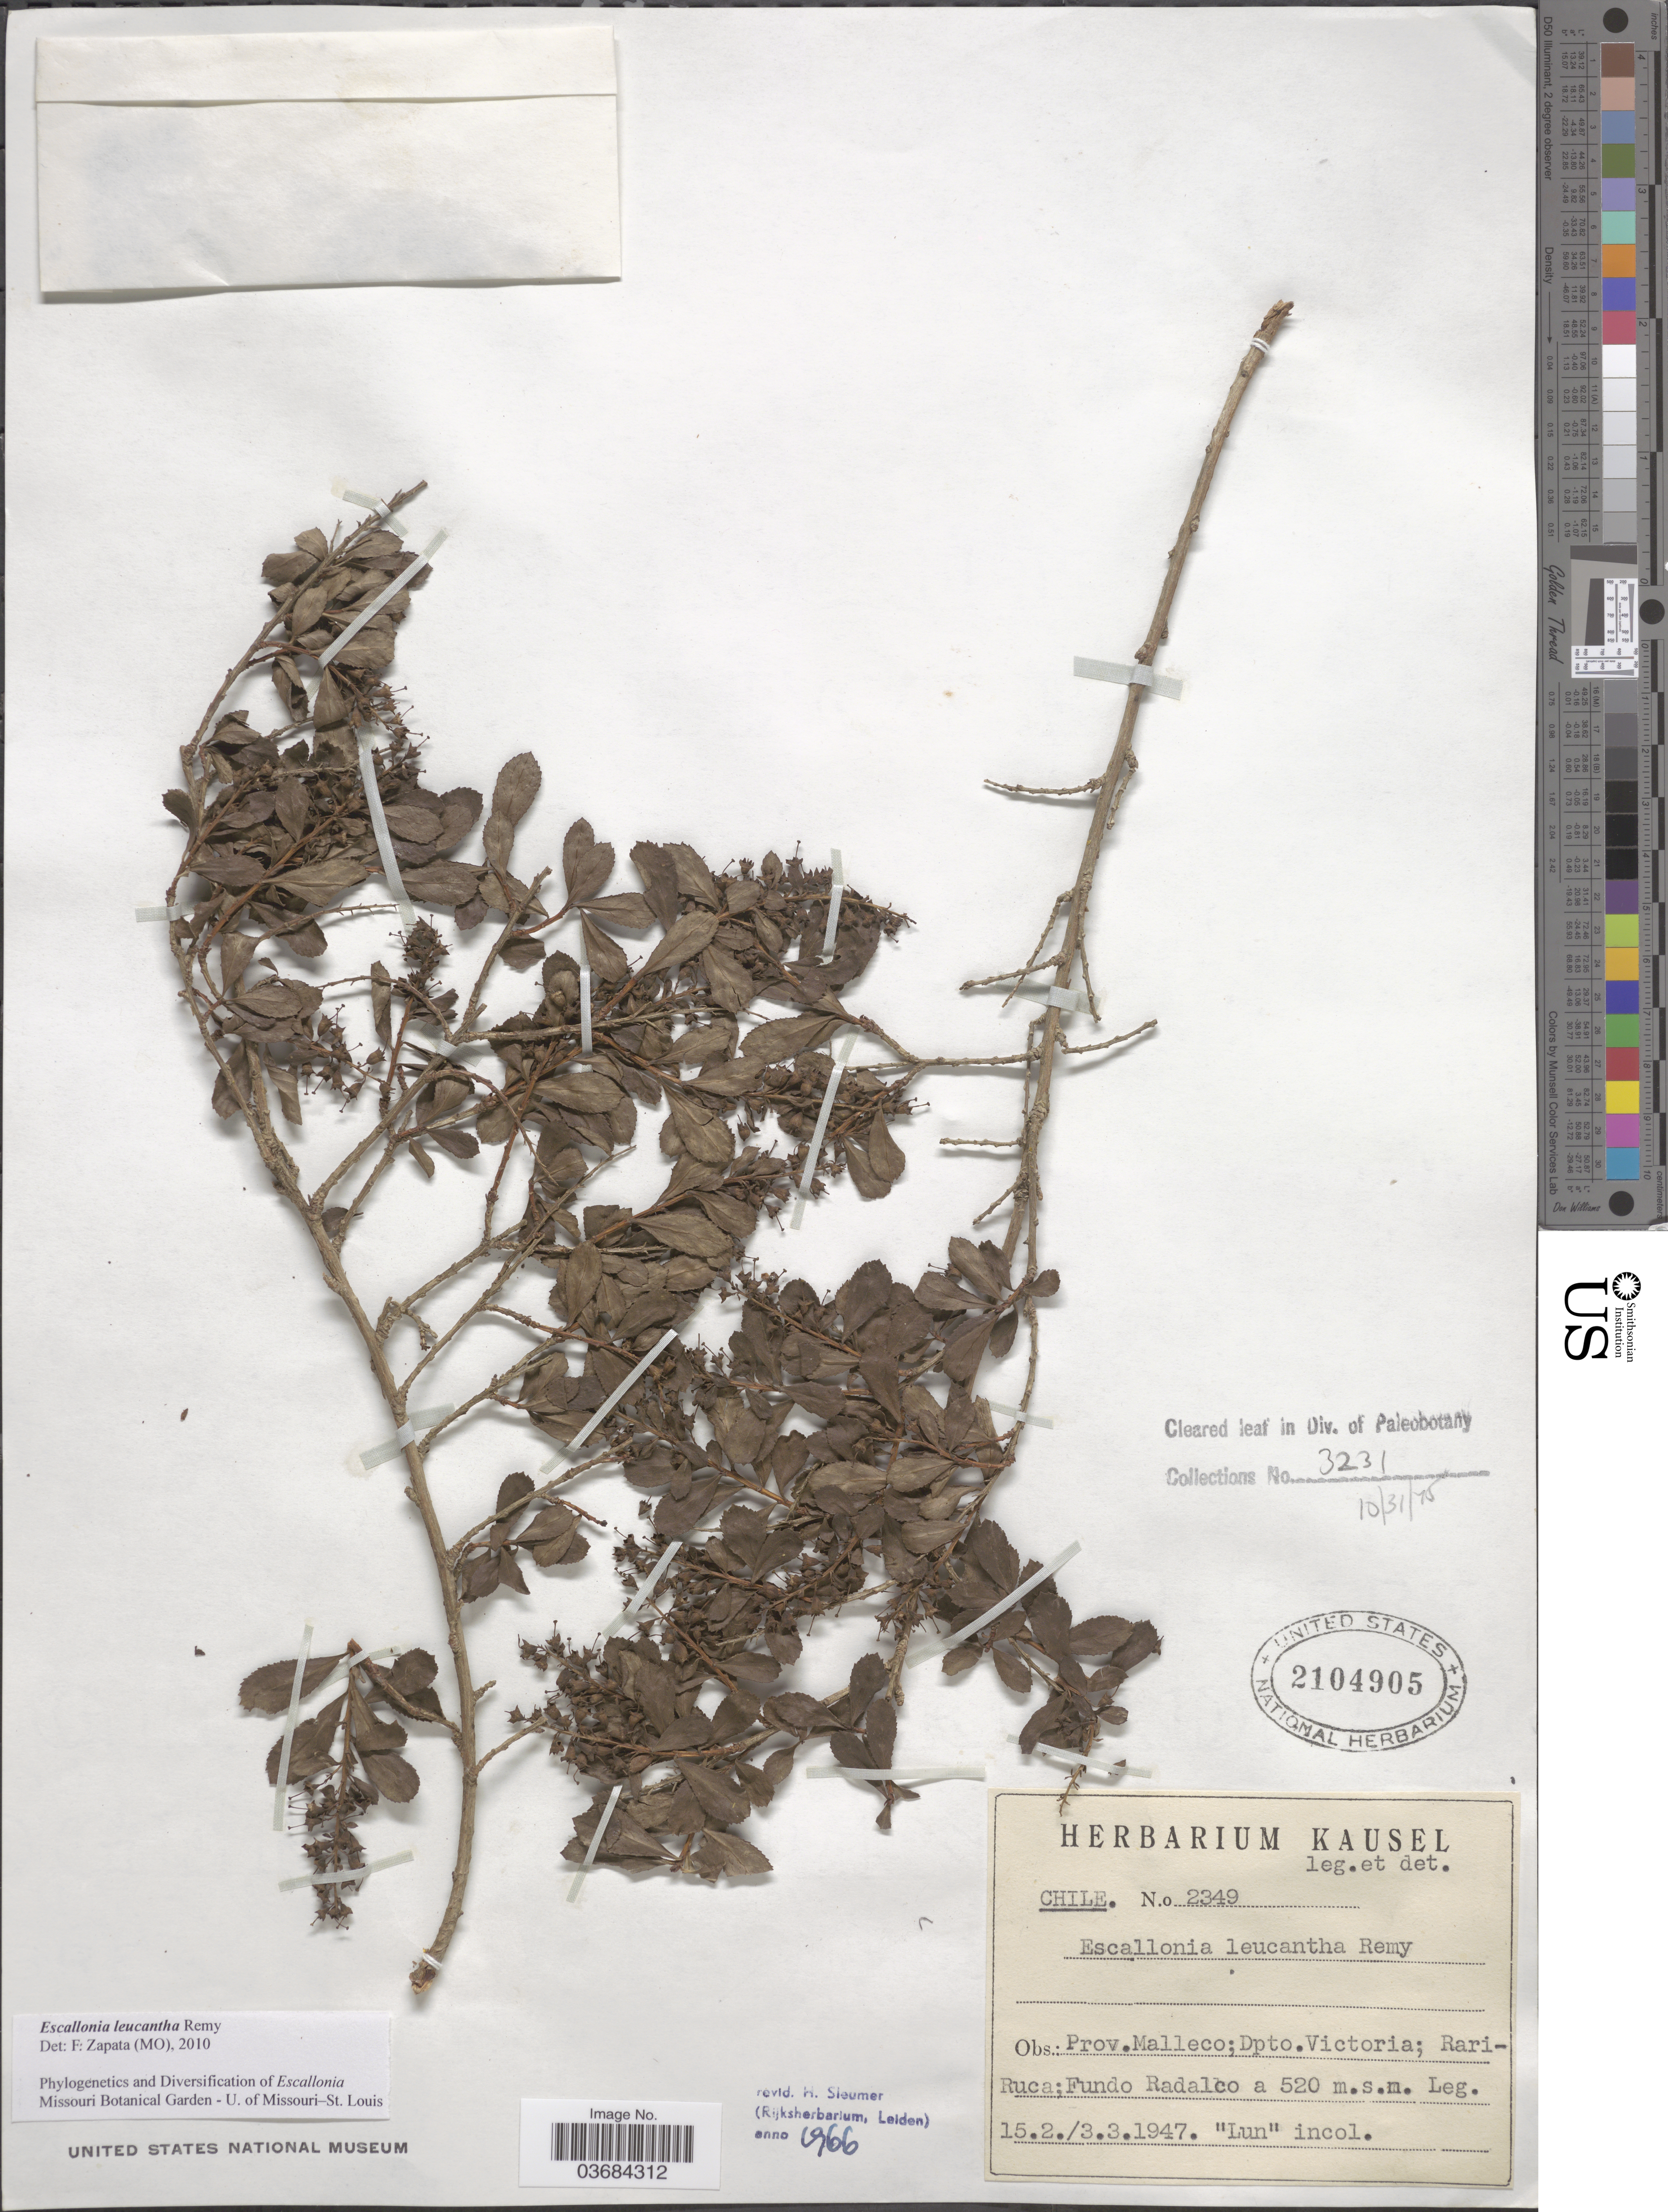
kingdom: Plantae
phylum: Tracheophyta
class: Magnoliopsida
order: Escalloniales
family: Escalloniaceae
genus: Escallonia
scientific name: Escallonia leucantha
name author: Remy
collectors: Ex herb. Kausel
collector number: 2349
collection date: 1947-02-15/1947-03-03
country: Chile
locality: Prov. Malleco; Dpto. Victoria; Rari-Ruca; Fundo Radalco.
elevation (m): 520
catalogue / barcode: US 2104905